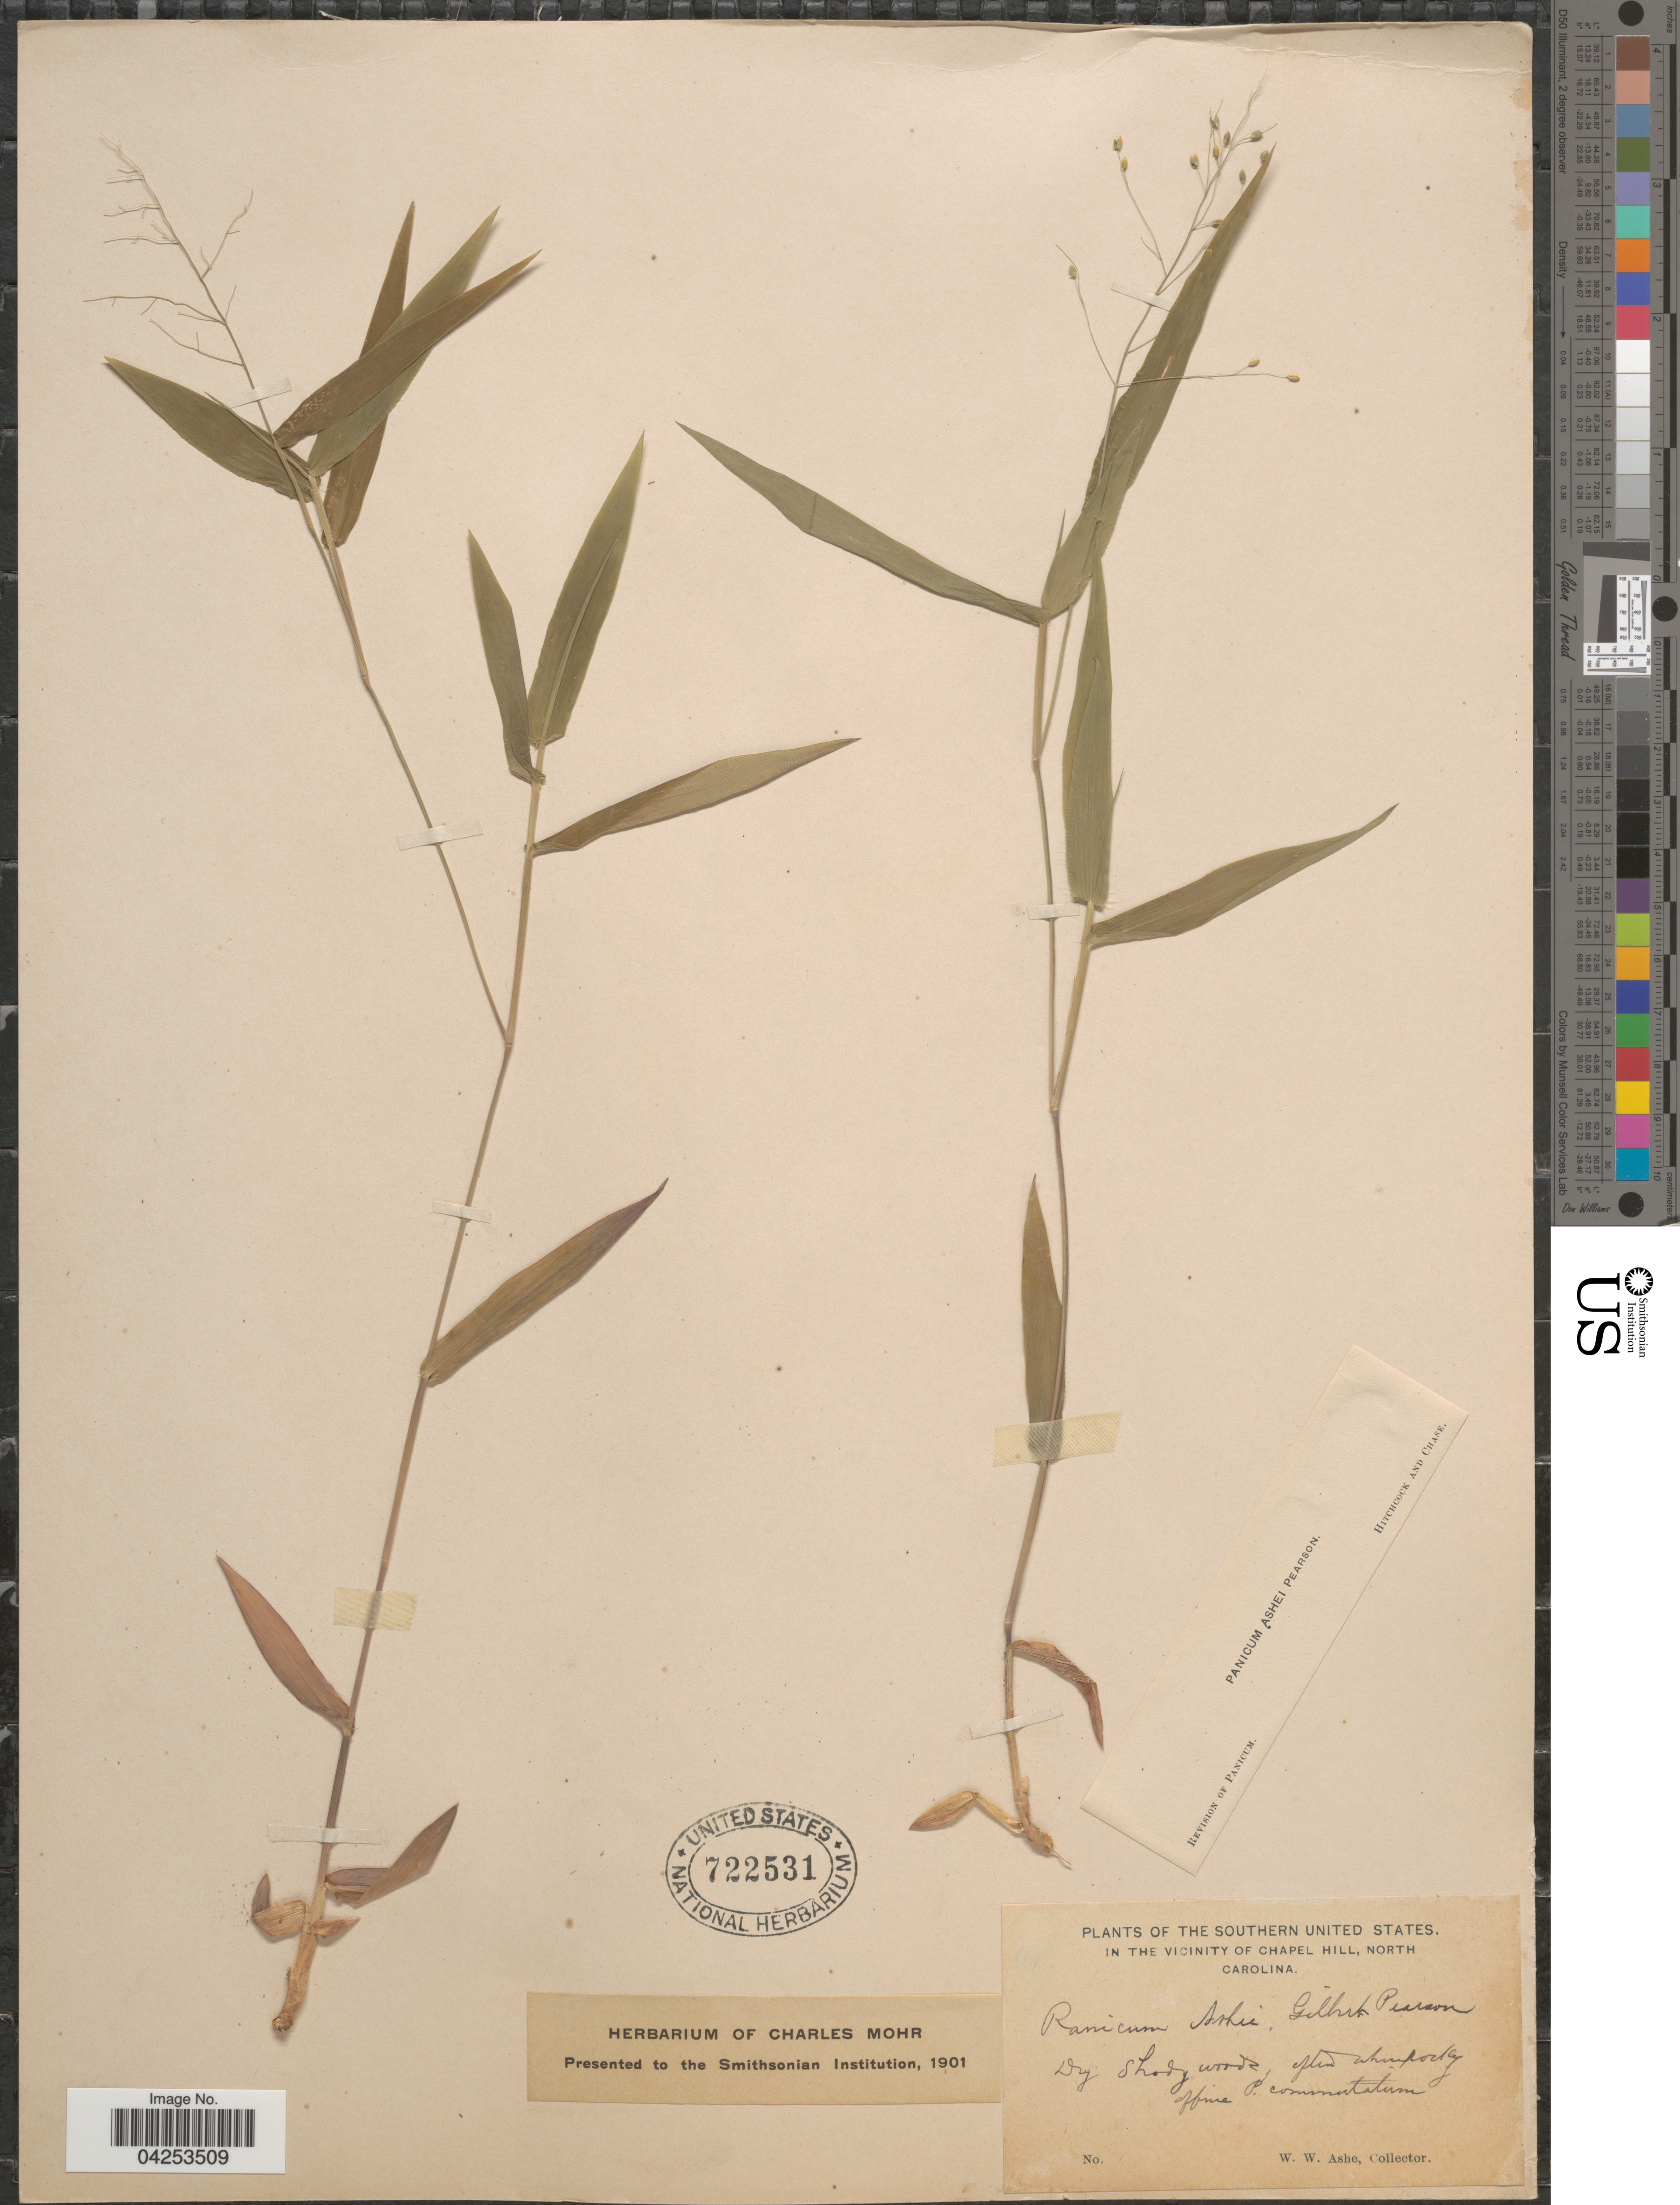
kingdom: Plantae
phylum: Tracheophyta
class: Liliopsida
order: Poales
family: Poaceae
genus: Dichanthelium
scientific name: Dichanthelium commutatum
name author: (Schult.) Gould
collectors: W. W. Ashe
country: United States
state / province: North Carolina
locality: The Southern United States. In the vicinity of Chapel Hill.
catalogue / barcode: US 722531